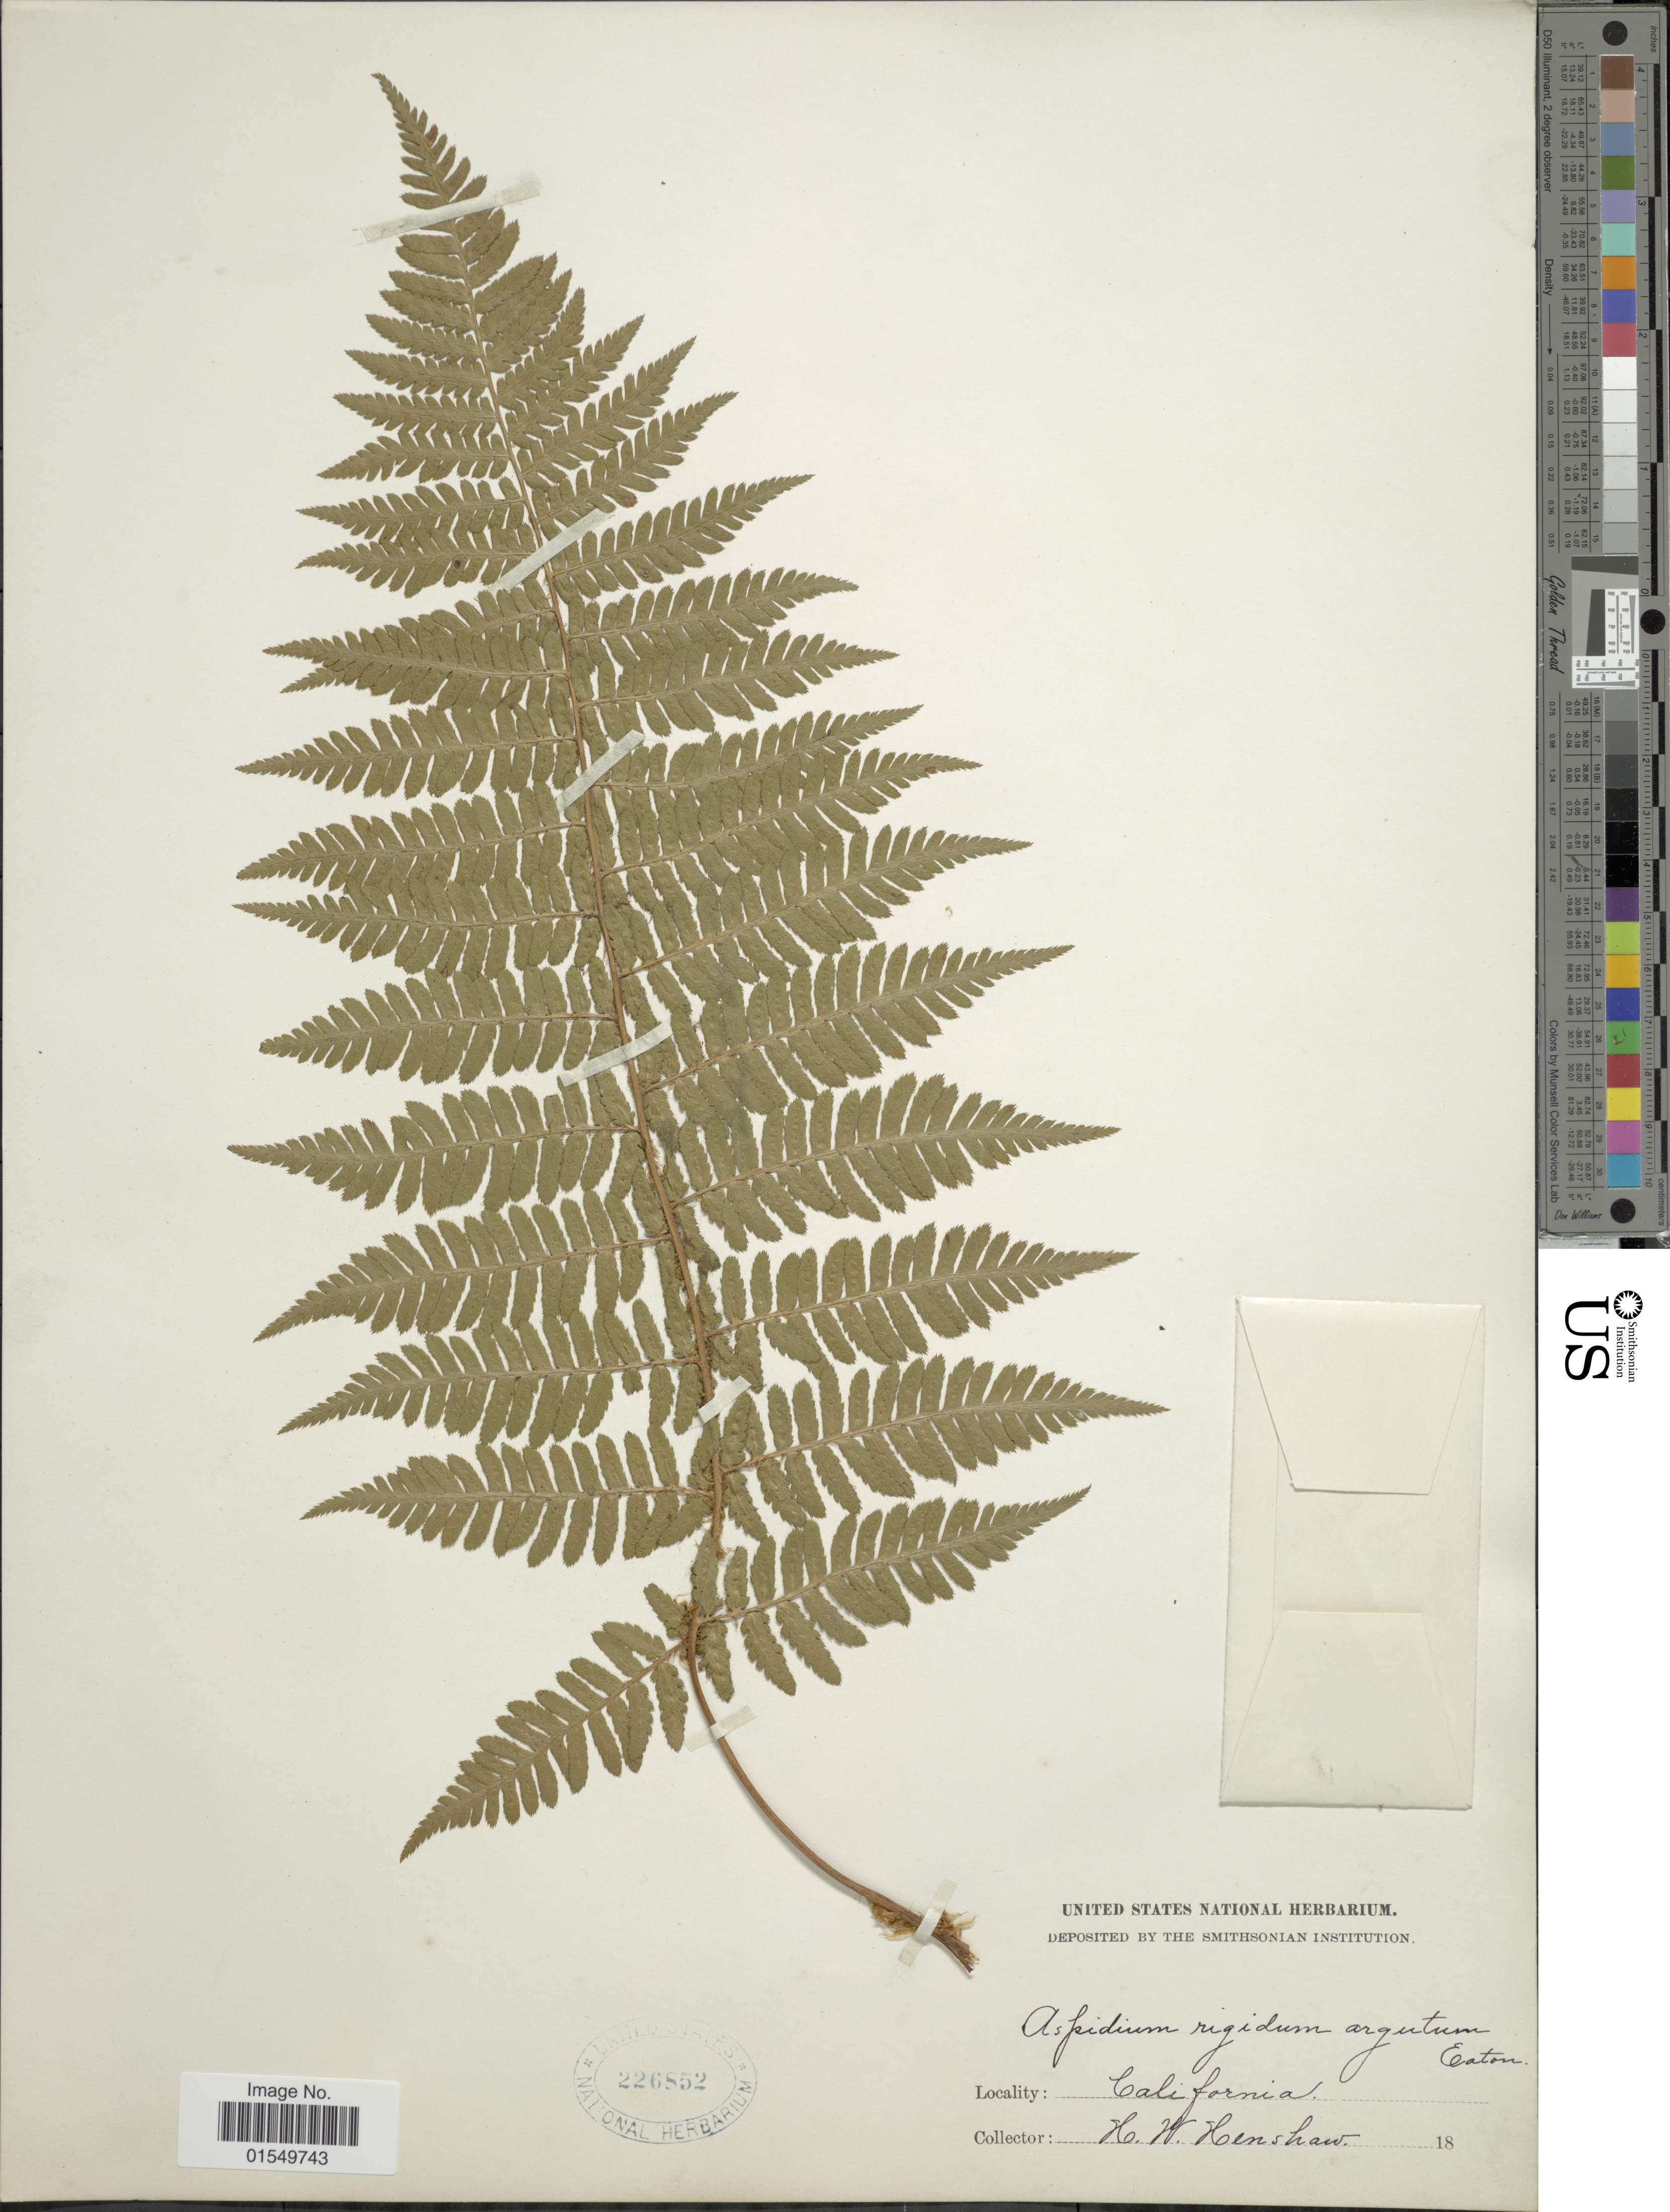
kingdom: Plantae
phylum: Tracheophyta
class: Polypodiopsida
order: Polypodiales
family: Dryopteridaceae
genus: Dryopteris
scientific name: Dryopteris arguta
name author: (Kaulf.) Maxon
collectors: H. Henshaw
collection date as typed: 18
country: United States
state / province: California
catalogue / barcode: US 226852